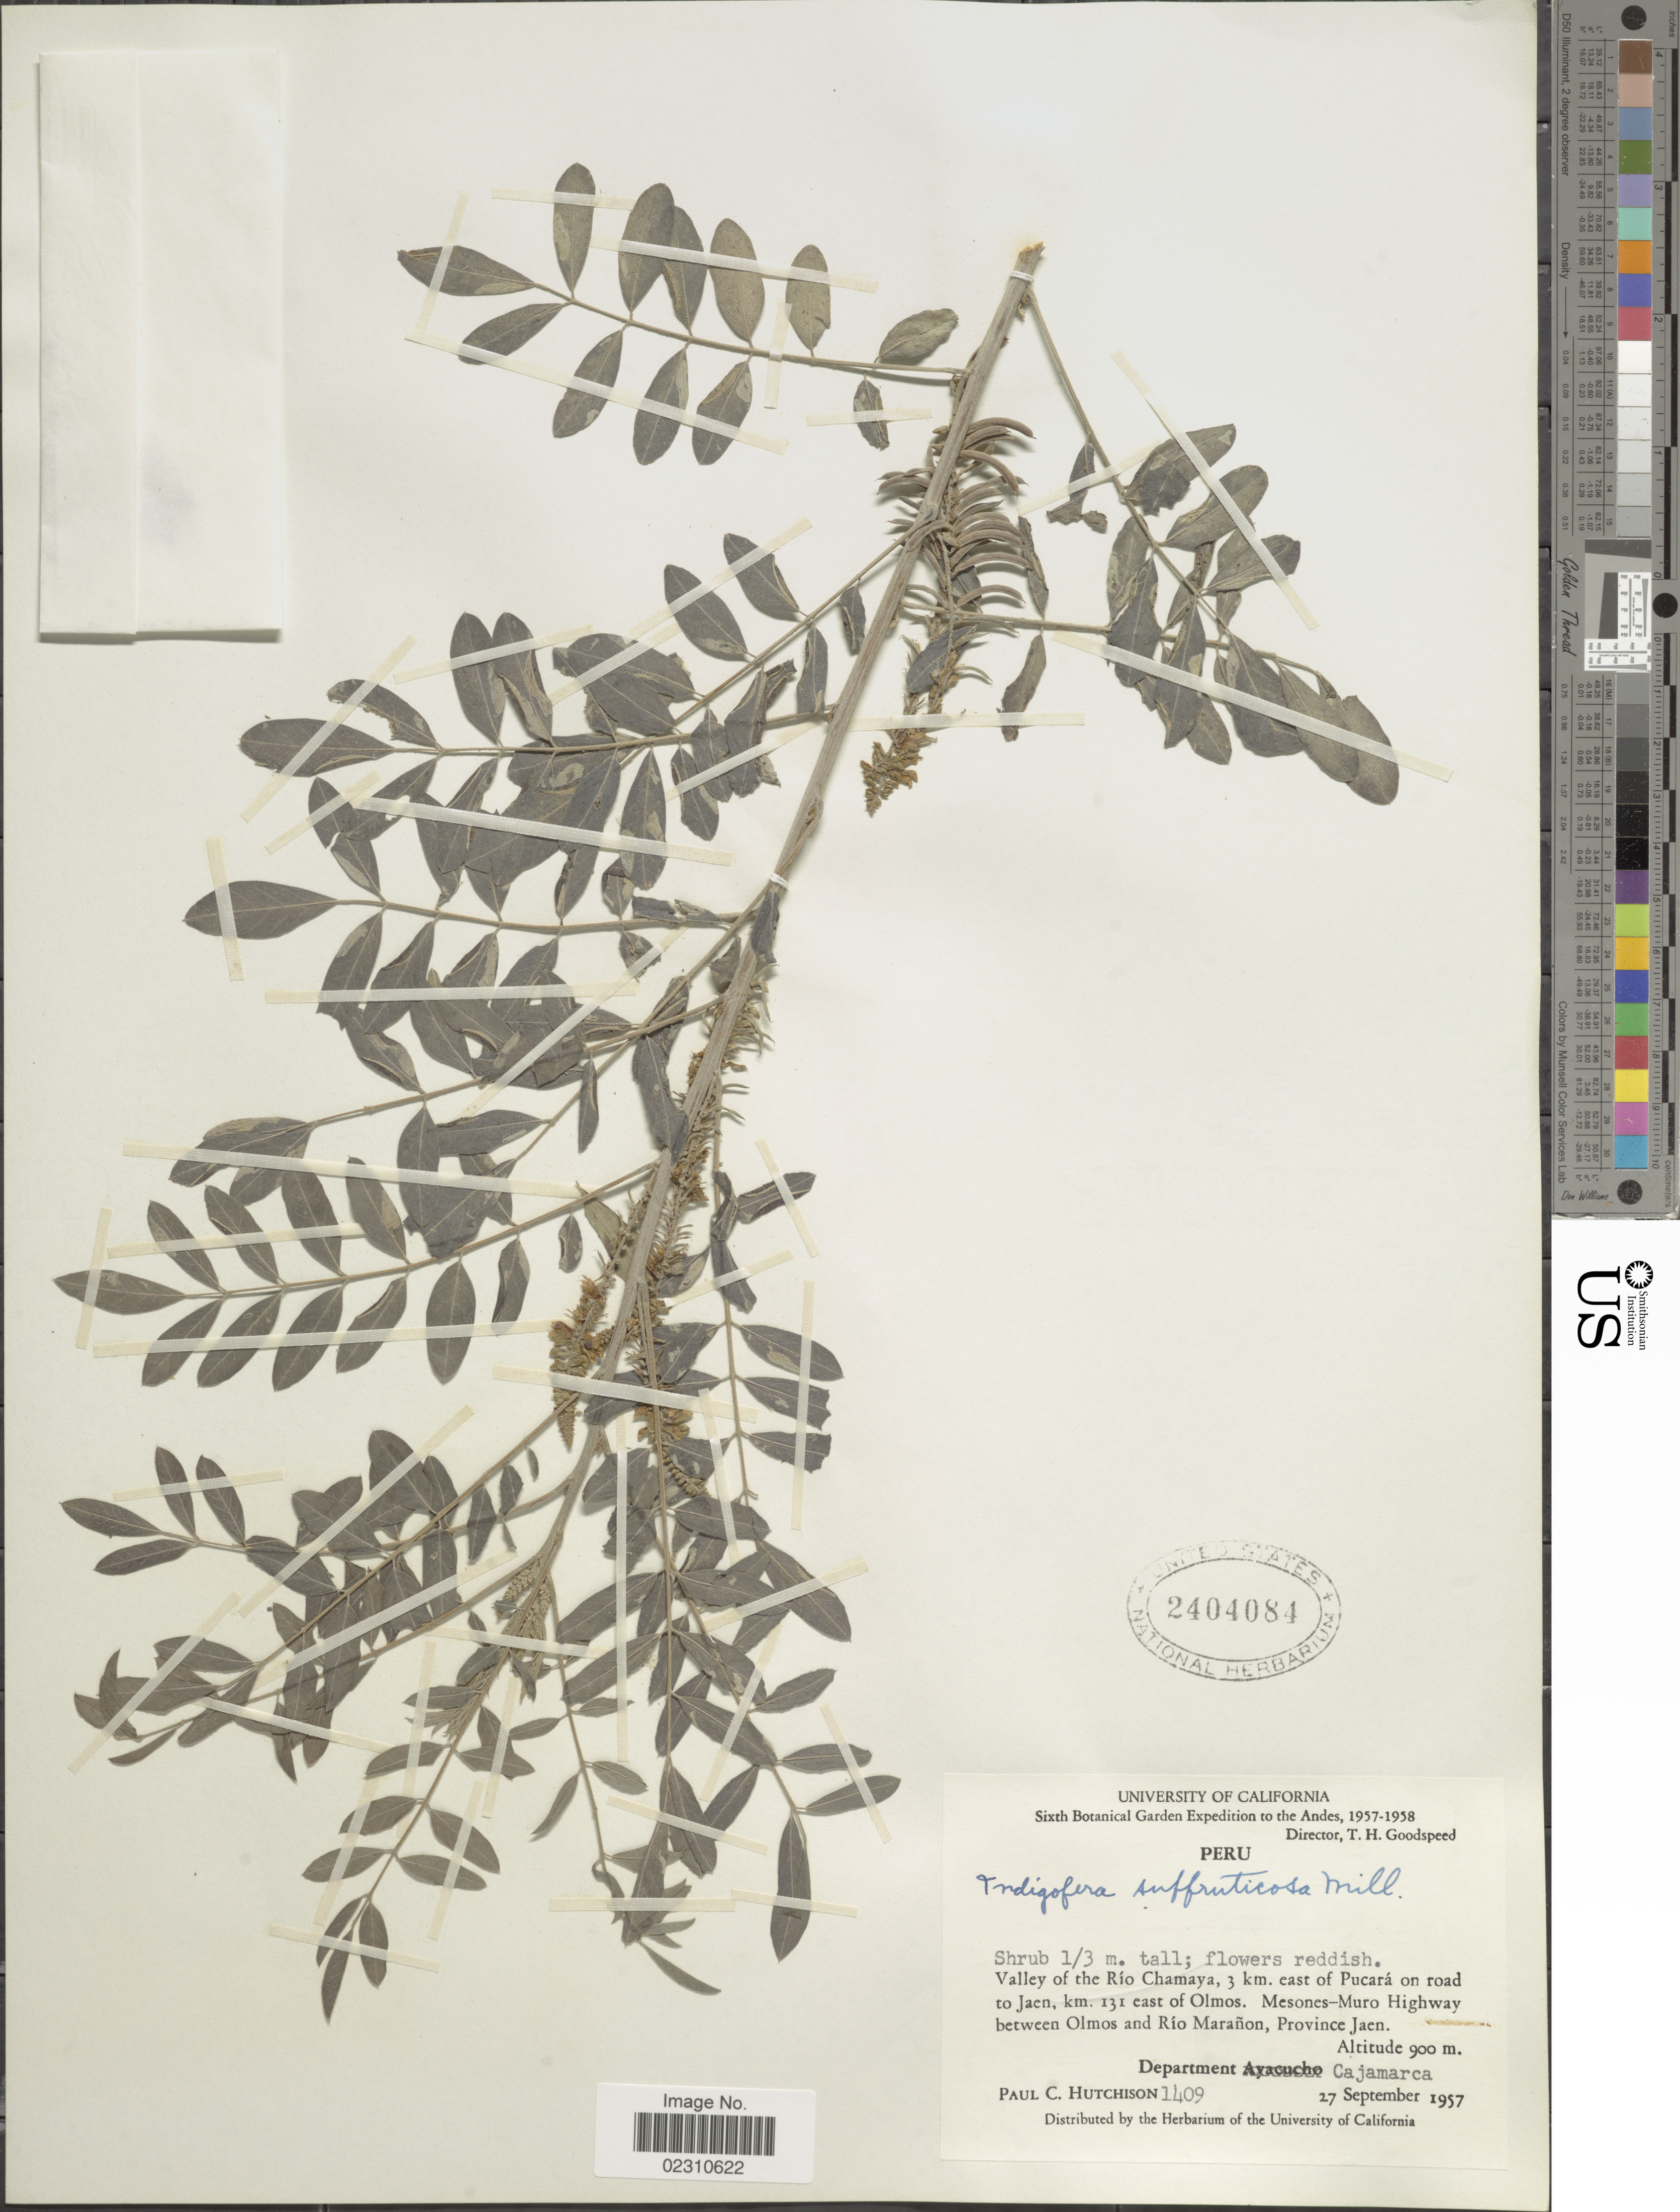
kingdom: Plantae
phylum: Tracheophyta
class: Magnoliopsida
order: Fabales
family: Fabaceae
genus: Indigofera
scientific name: Indigofera suffruticosa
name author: Mill.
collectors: P. C. Hutchison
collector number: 1409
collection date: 1957-09-27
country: Peru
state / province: Cajamarca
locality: Valley of the Rio Chamaya, 3 km east of Pucara on road to Jaen, km 131 east of Olmos, Mesones-Muro Highway between Olmos and Rio Maranon, Province Jaen, Department Cajamarca.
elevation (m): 900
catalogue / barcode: US 2404084